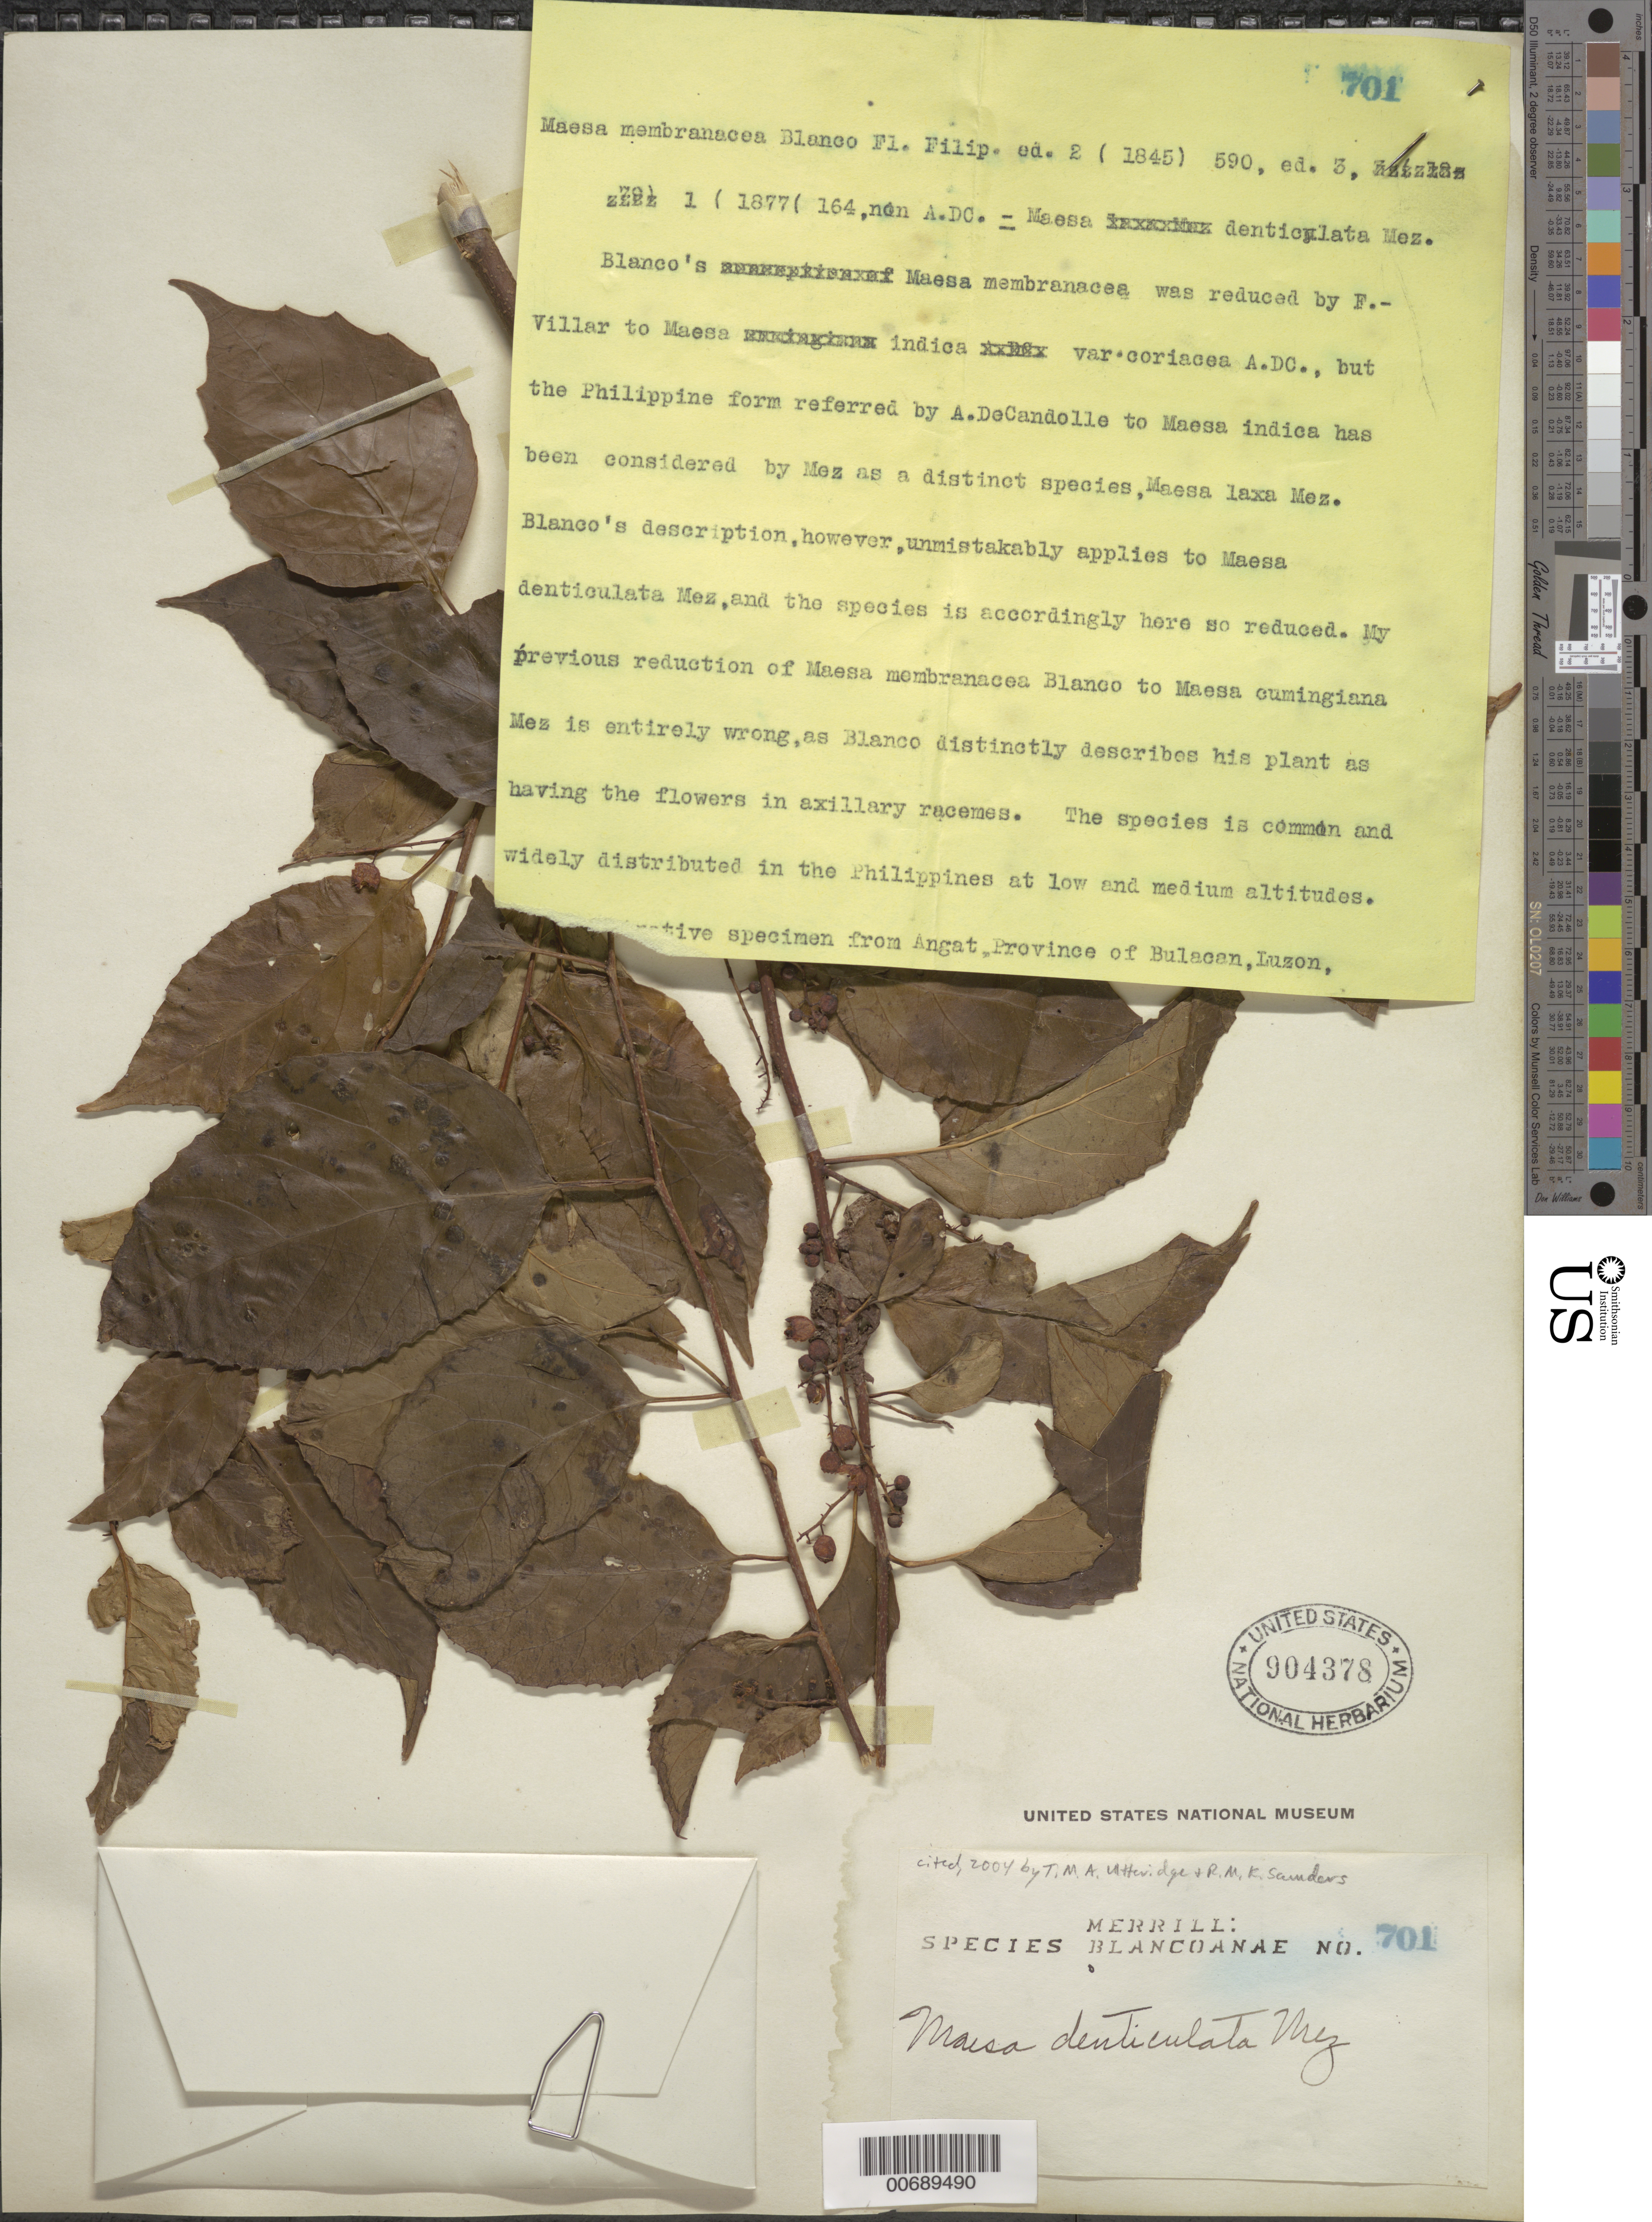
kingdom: Plantae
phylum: Tracheophyta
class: Magnoliopsida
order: Ericales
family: Primulaceae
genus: Maesa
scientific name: Maesa denticulata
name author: Mez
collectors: E. D. Merrill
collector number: Sp. Blancoan. 0701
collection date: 1914-12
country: Philippines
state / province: Central Luzon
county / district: Bulacan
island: Luzon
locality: Angat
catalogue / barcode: US 904378